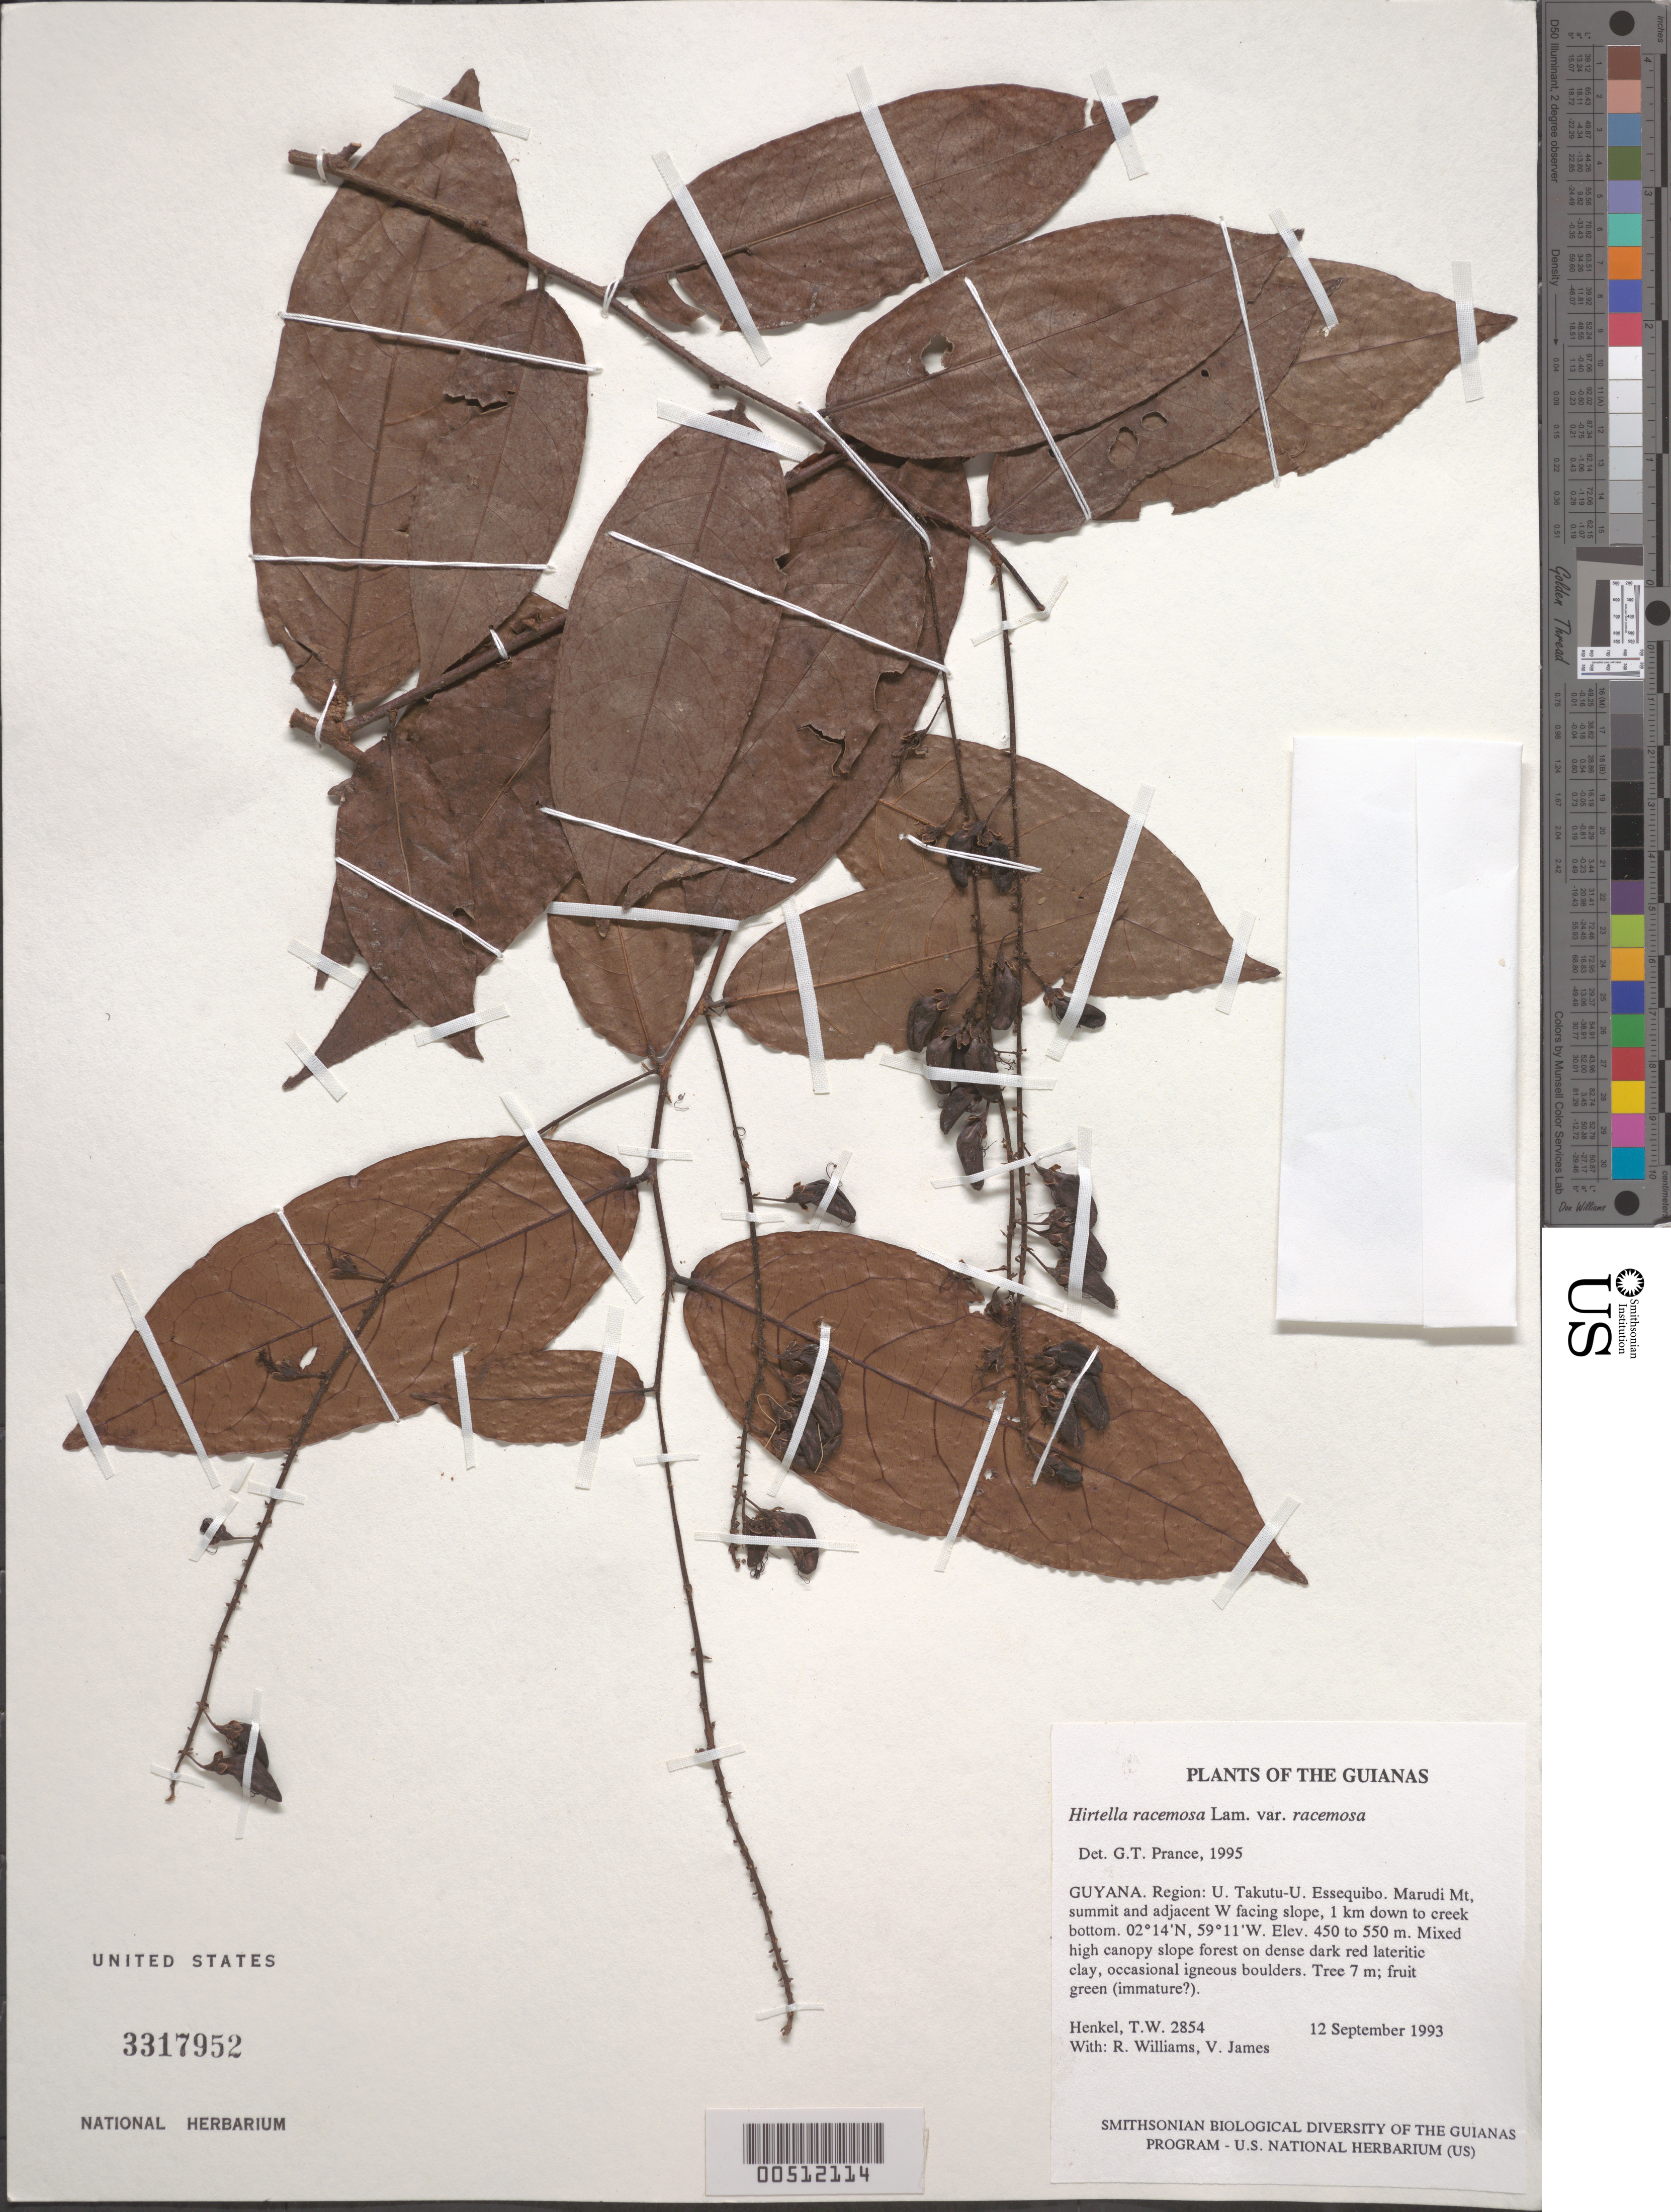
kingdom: Plantae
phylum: Tracheophyta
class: Magnoliopsida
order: Malpighiales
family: Chrysobalanaceae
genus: Hirtella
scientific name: Hirtella racemosa var. racemosa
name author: Lam.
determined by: Prance, G. T.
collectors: T. Henkel, R. Williams & V. James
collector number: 2854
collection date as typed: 12 September 1993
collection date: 1993-09-12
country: Guyana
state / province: U. Takutu-U. Essequibo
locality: Marudi Mt, summit and adjacent W facing slope, 1 km down to creek bottom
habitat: Mixed high canopy slope forest on dense dark red lateritic clay, occasional igneous boulders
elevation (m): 450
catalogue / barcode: US 3317952